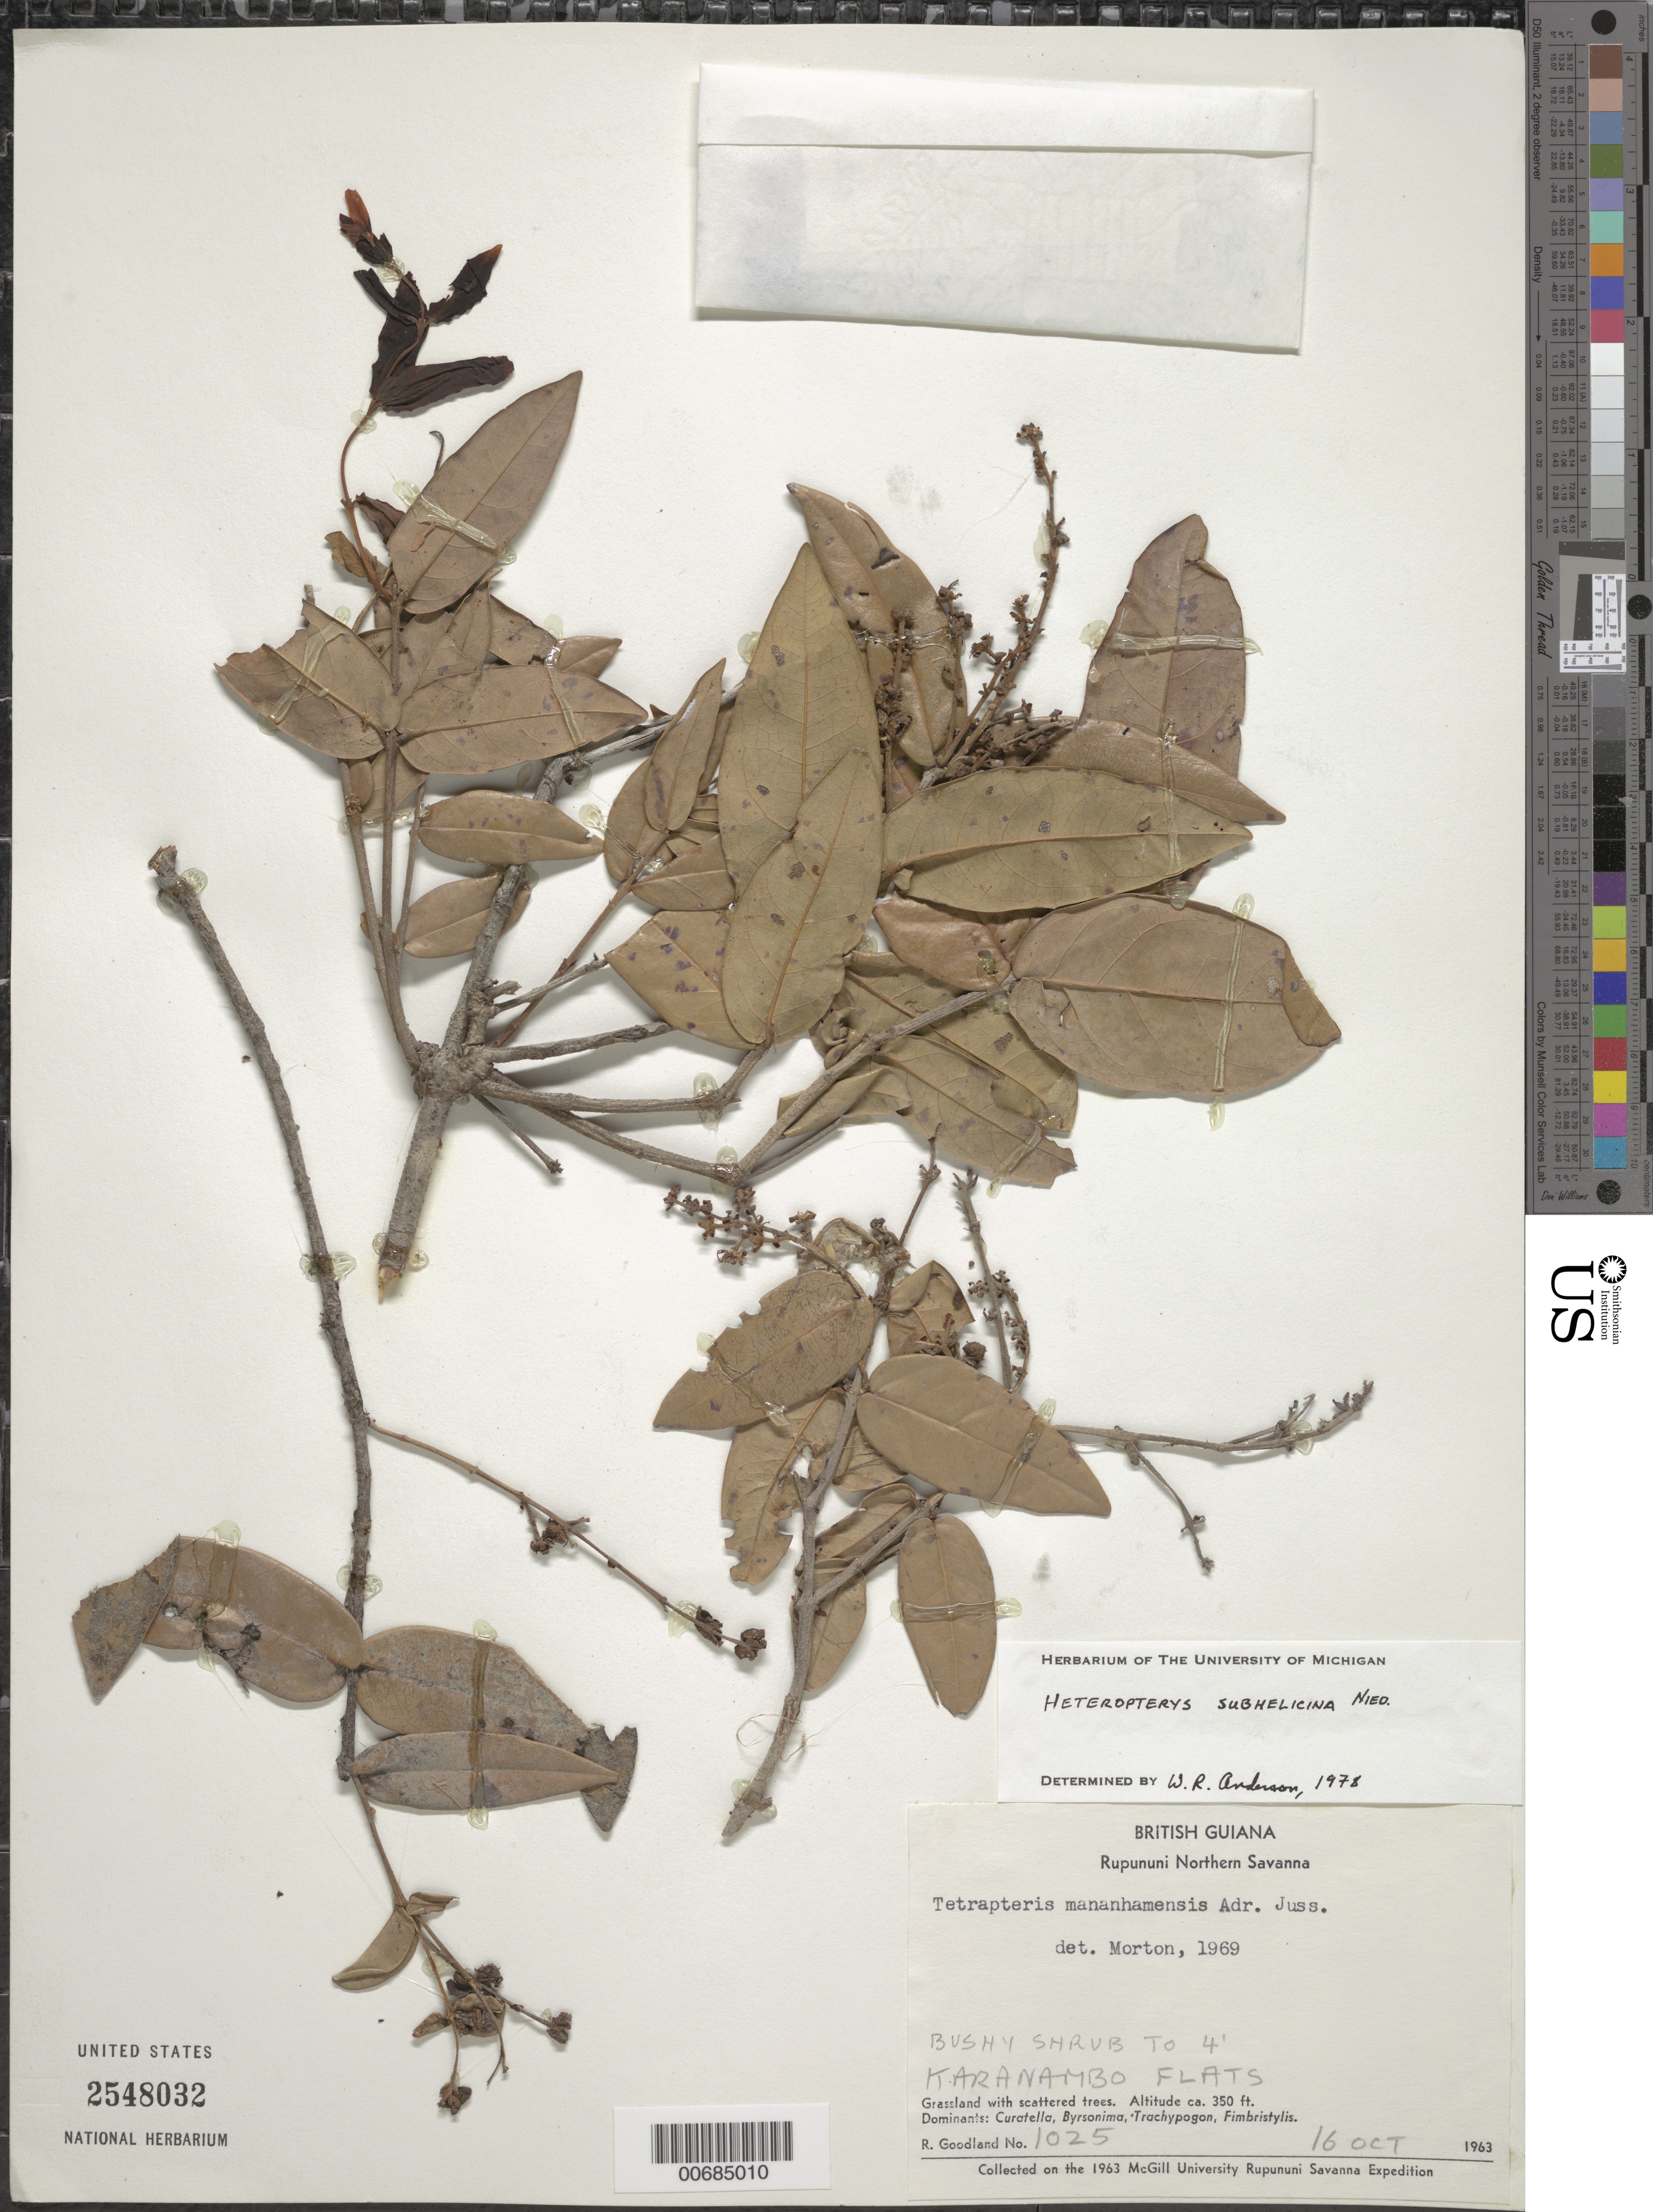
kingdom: Plantae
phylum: Tracheophyta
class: Magnoliopsida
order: Malpighiales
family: Malpighiaceae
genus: Heteropterys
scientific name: Heteropterys subhelicina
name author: Nied.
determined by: Anderson, W. R., (MICH), University of Michigan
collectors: R. Goodland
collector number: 1025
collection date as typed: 16-Oct-63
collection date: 1963-10-16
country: Guyana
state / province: U. Takutu-U. Essequibo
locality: Rupununi Northern Savanna, Karanambo Flats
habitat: Grassland with scattered trees. Dominants: Curatella, Byrsonima, Trachypogon, Fimbristylis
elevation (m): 107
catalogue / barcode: US 2548032